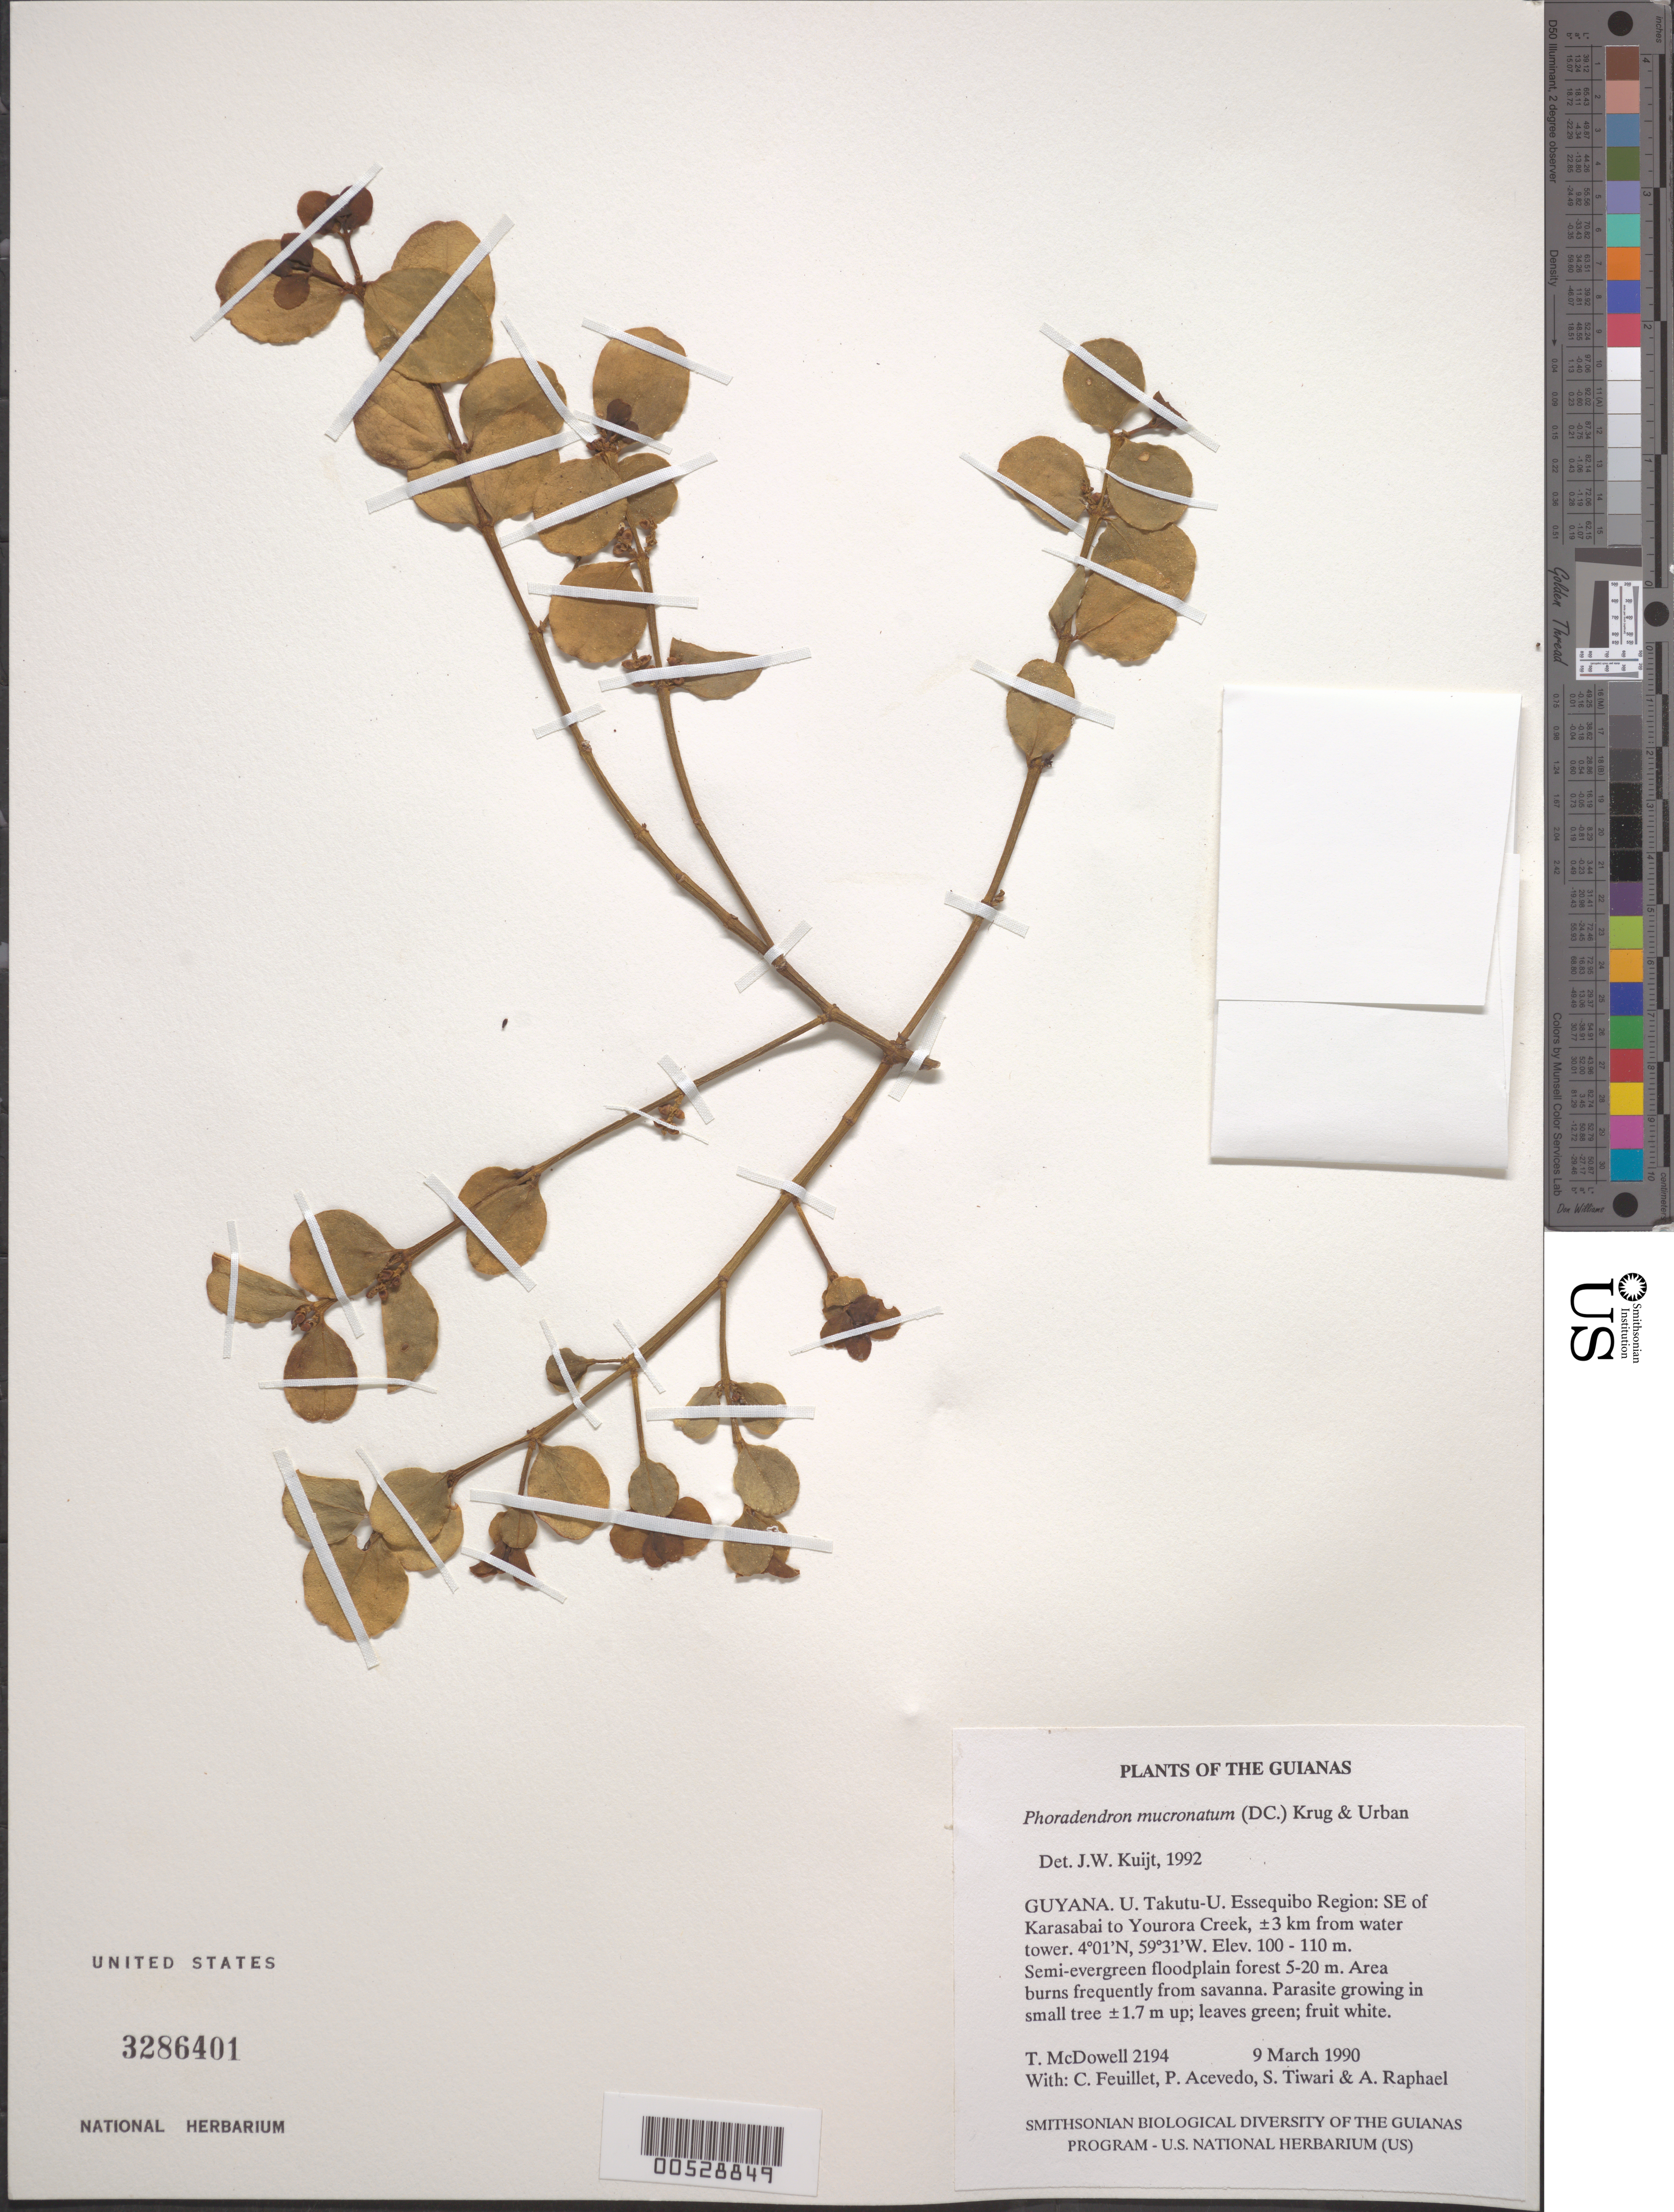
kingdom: Plantae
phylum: Tracheophyta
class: Magnoliopsida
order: Santalales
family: Viscaceae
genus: Phoradendron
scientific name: Phoradendron mucronatum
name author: (DC.) Krug & Urb.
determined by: Kuijt, Job, (CANADA)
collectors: T. McDowell, C. Feuillet, P. Acevedo-Rodr., S. Tiwari & A. Raphael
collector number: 2194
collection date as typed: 9 March 1990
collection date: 1990-03-09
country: Guyana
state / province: U. Takutu-U. Essequibo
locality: SE of Karasabai to Yourora Creek, ±3 km from water tower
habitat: Semi-evergreen floodplain forest 5-20 m. Area burns frequently from savanna and nearby gardens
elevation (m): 100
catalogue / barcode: US 3286401